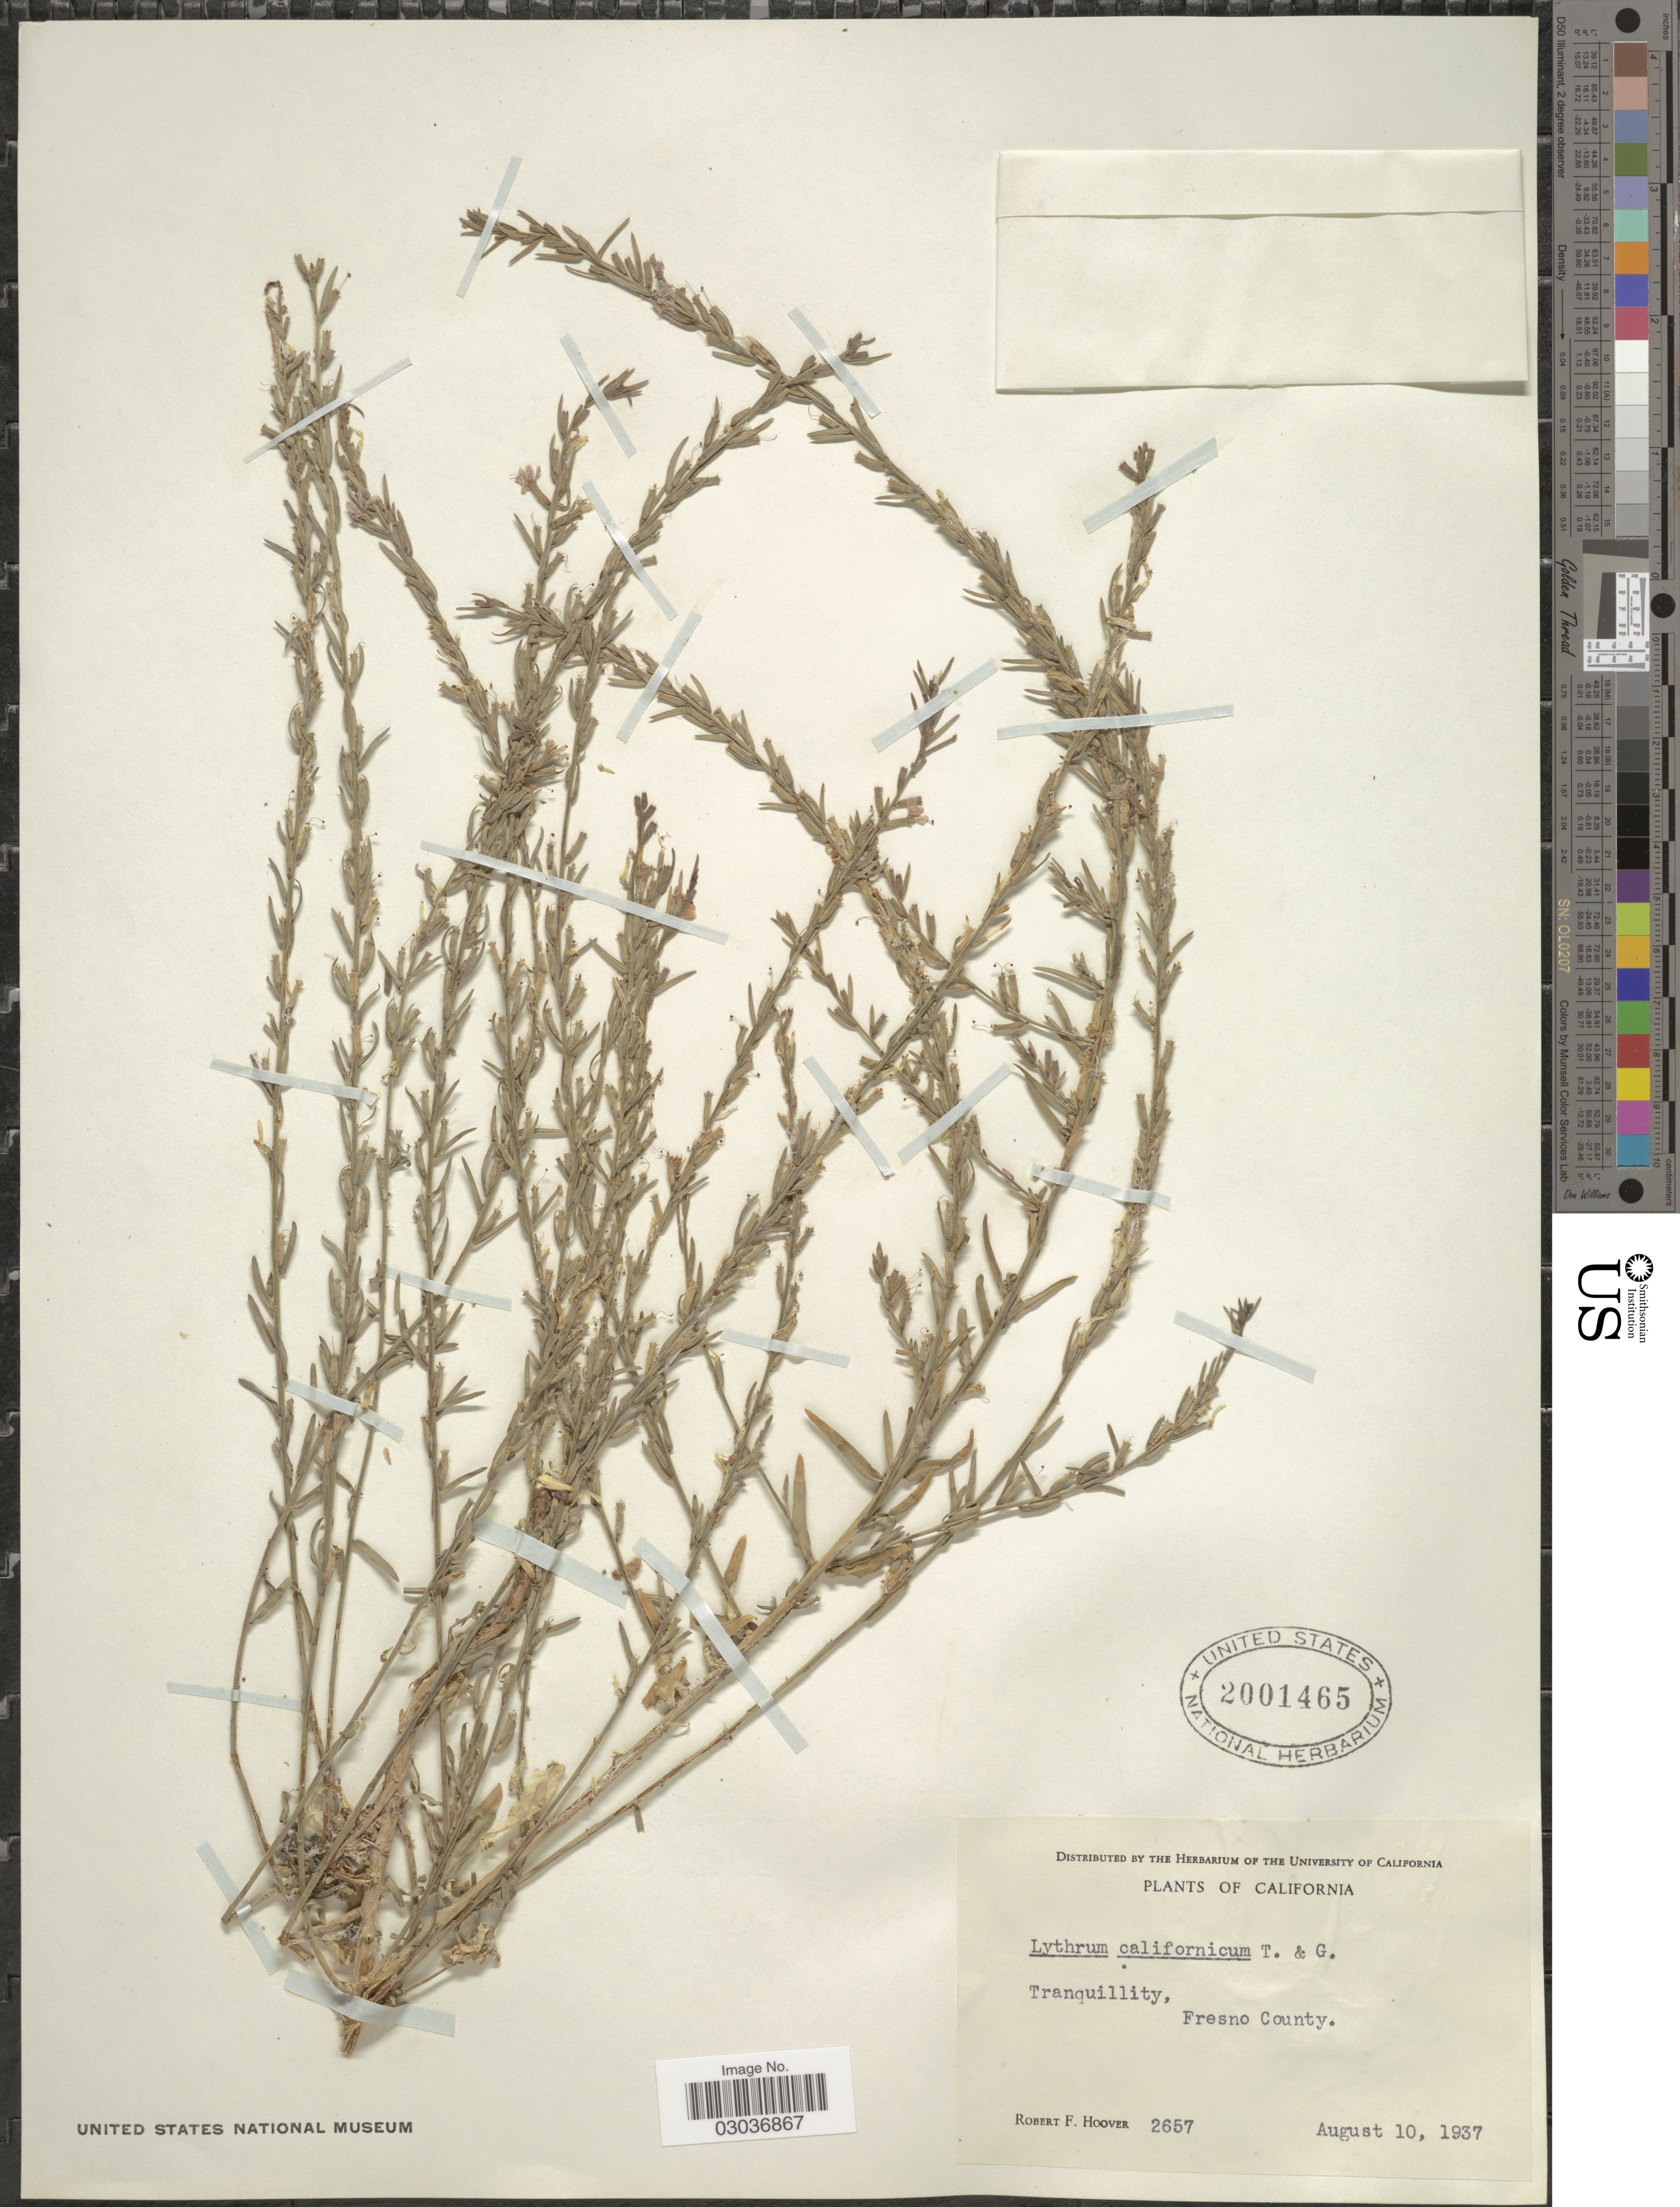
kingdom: Plantae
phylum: Tracheophyta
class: Magnoliopsida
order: Myrtales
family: Lythraceae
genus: Lythrum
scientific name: Lythrum californicum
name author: Torr. & A. Gray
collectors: R. F. Hoover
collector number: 2657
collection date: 1937-08-10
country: United States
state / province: California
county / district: Fresno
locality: Tranquillity, Fresno County.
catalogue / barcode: US 2001465